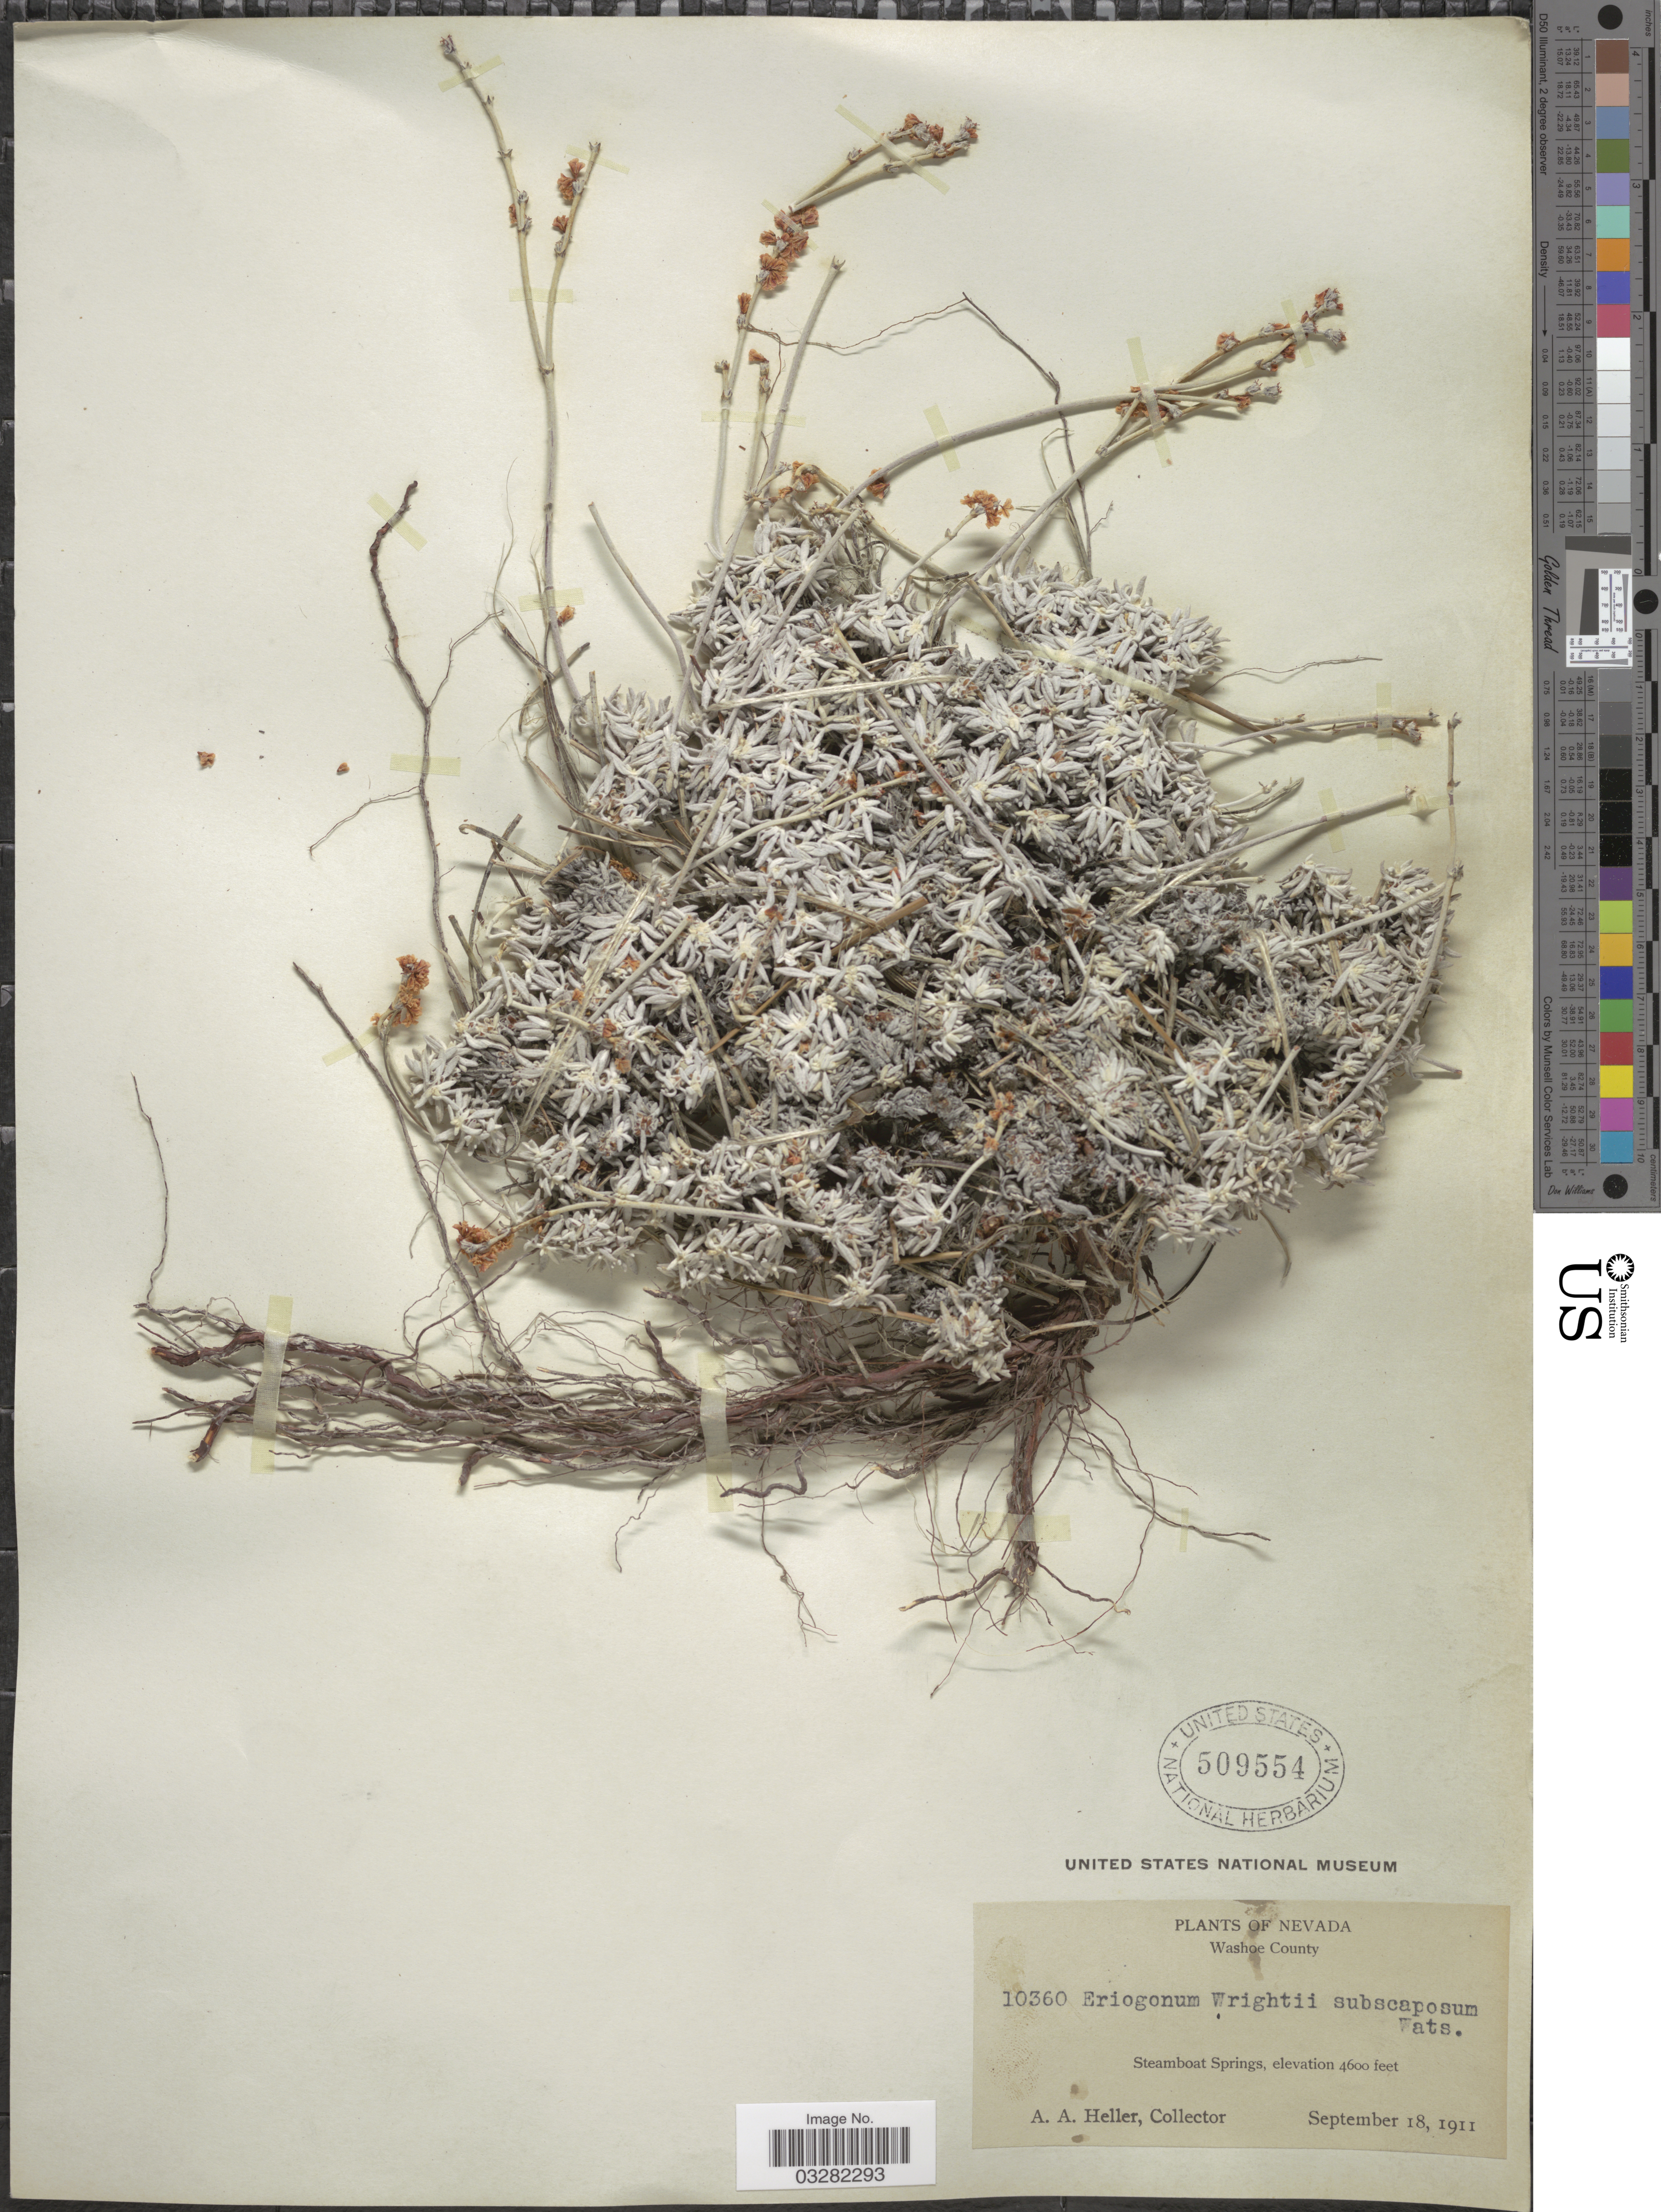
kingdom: Plantae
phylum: Tracheophyta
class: Magnoliopsida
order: Caryophyllales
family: Polygonaceae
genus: Eriogonum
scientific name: Eriogonum wrightii var. subscaposum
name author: S. Watson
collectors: A. A. Heller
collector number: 10360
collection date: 1911-09-18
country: United States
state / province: Nevada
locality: Washoe County. Steamboat Springs.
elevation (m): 1402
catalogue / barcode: US 509554